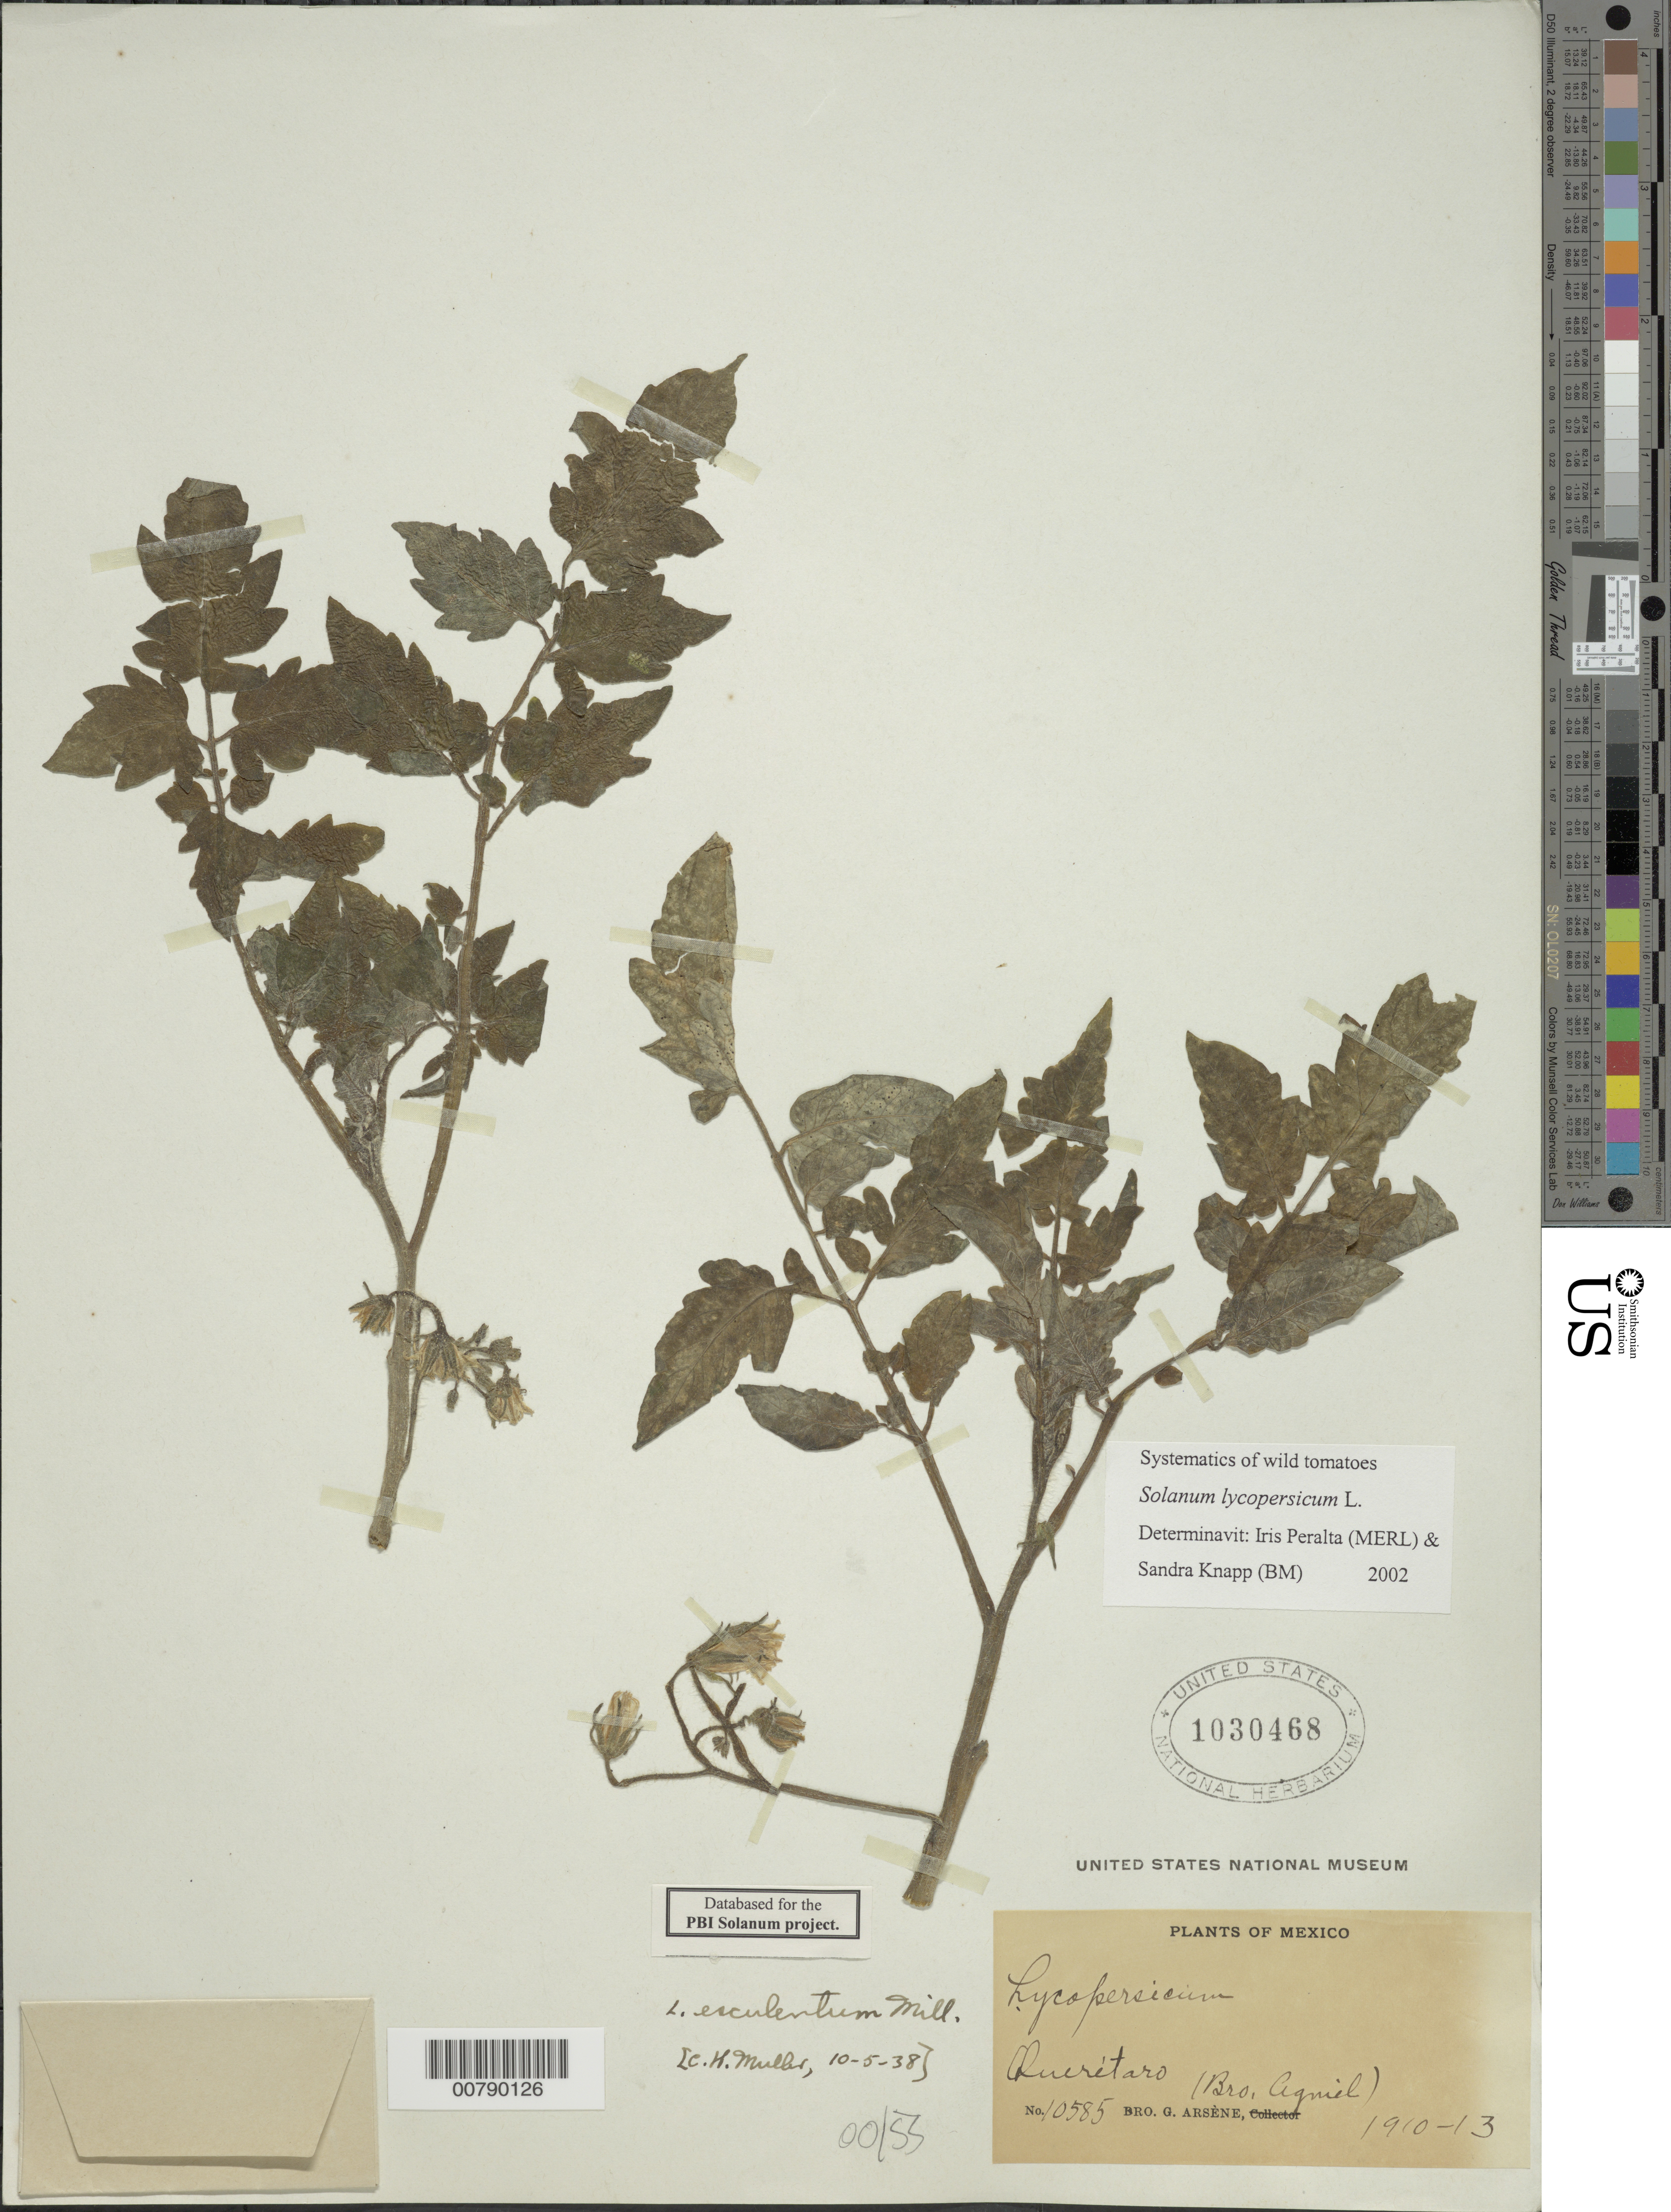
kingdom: Plantae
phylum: Tracheophyta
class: Magnoliopsida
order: Solanales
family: Solanaceae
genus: Solanum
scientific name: Solanum lycopersicum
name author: L.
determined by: Peralta, Iris E.; Knapp, S. D.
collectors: Bro. G. Arsène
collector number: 10585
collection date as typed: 1910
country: Mexico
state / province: Querétaro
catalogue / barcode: US 1030468